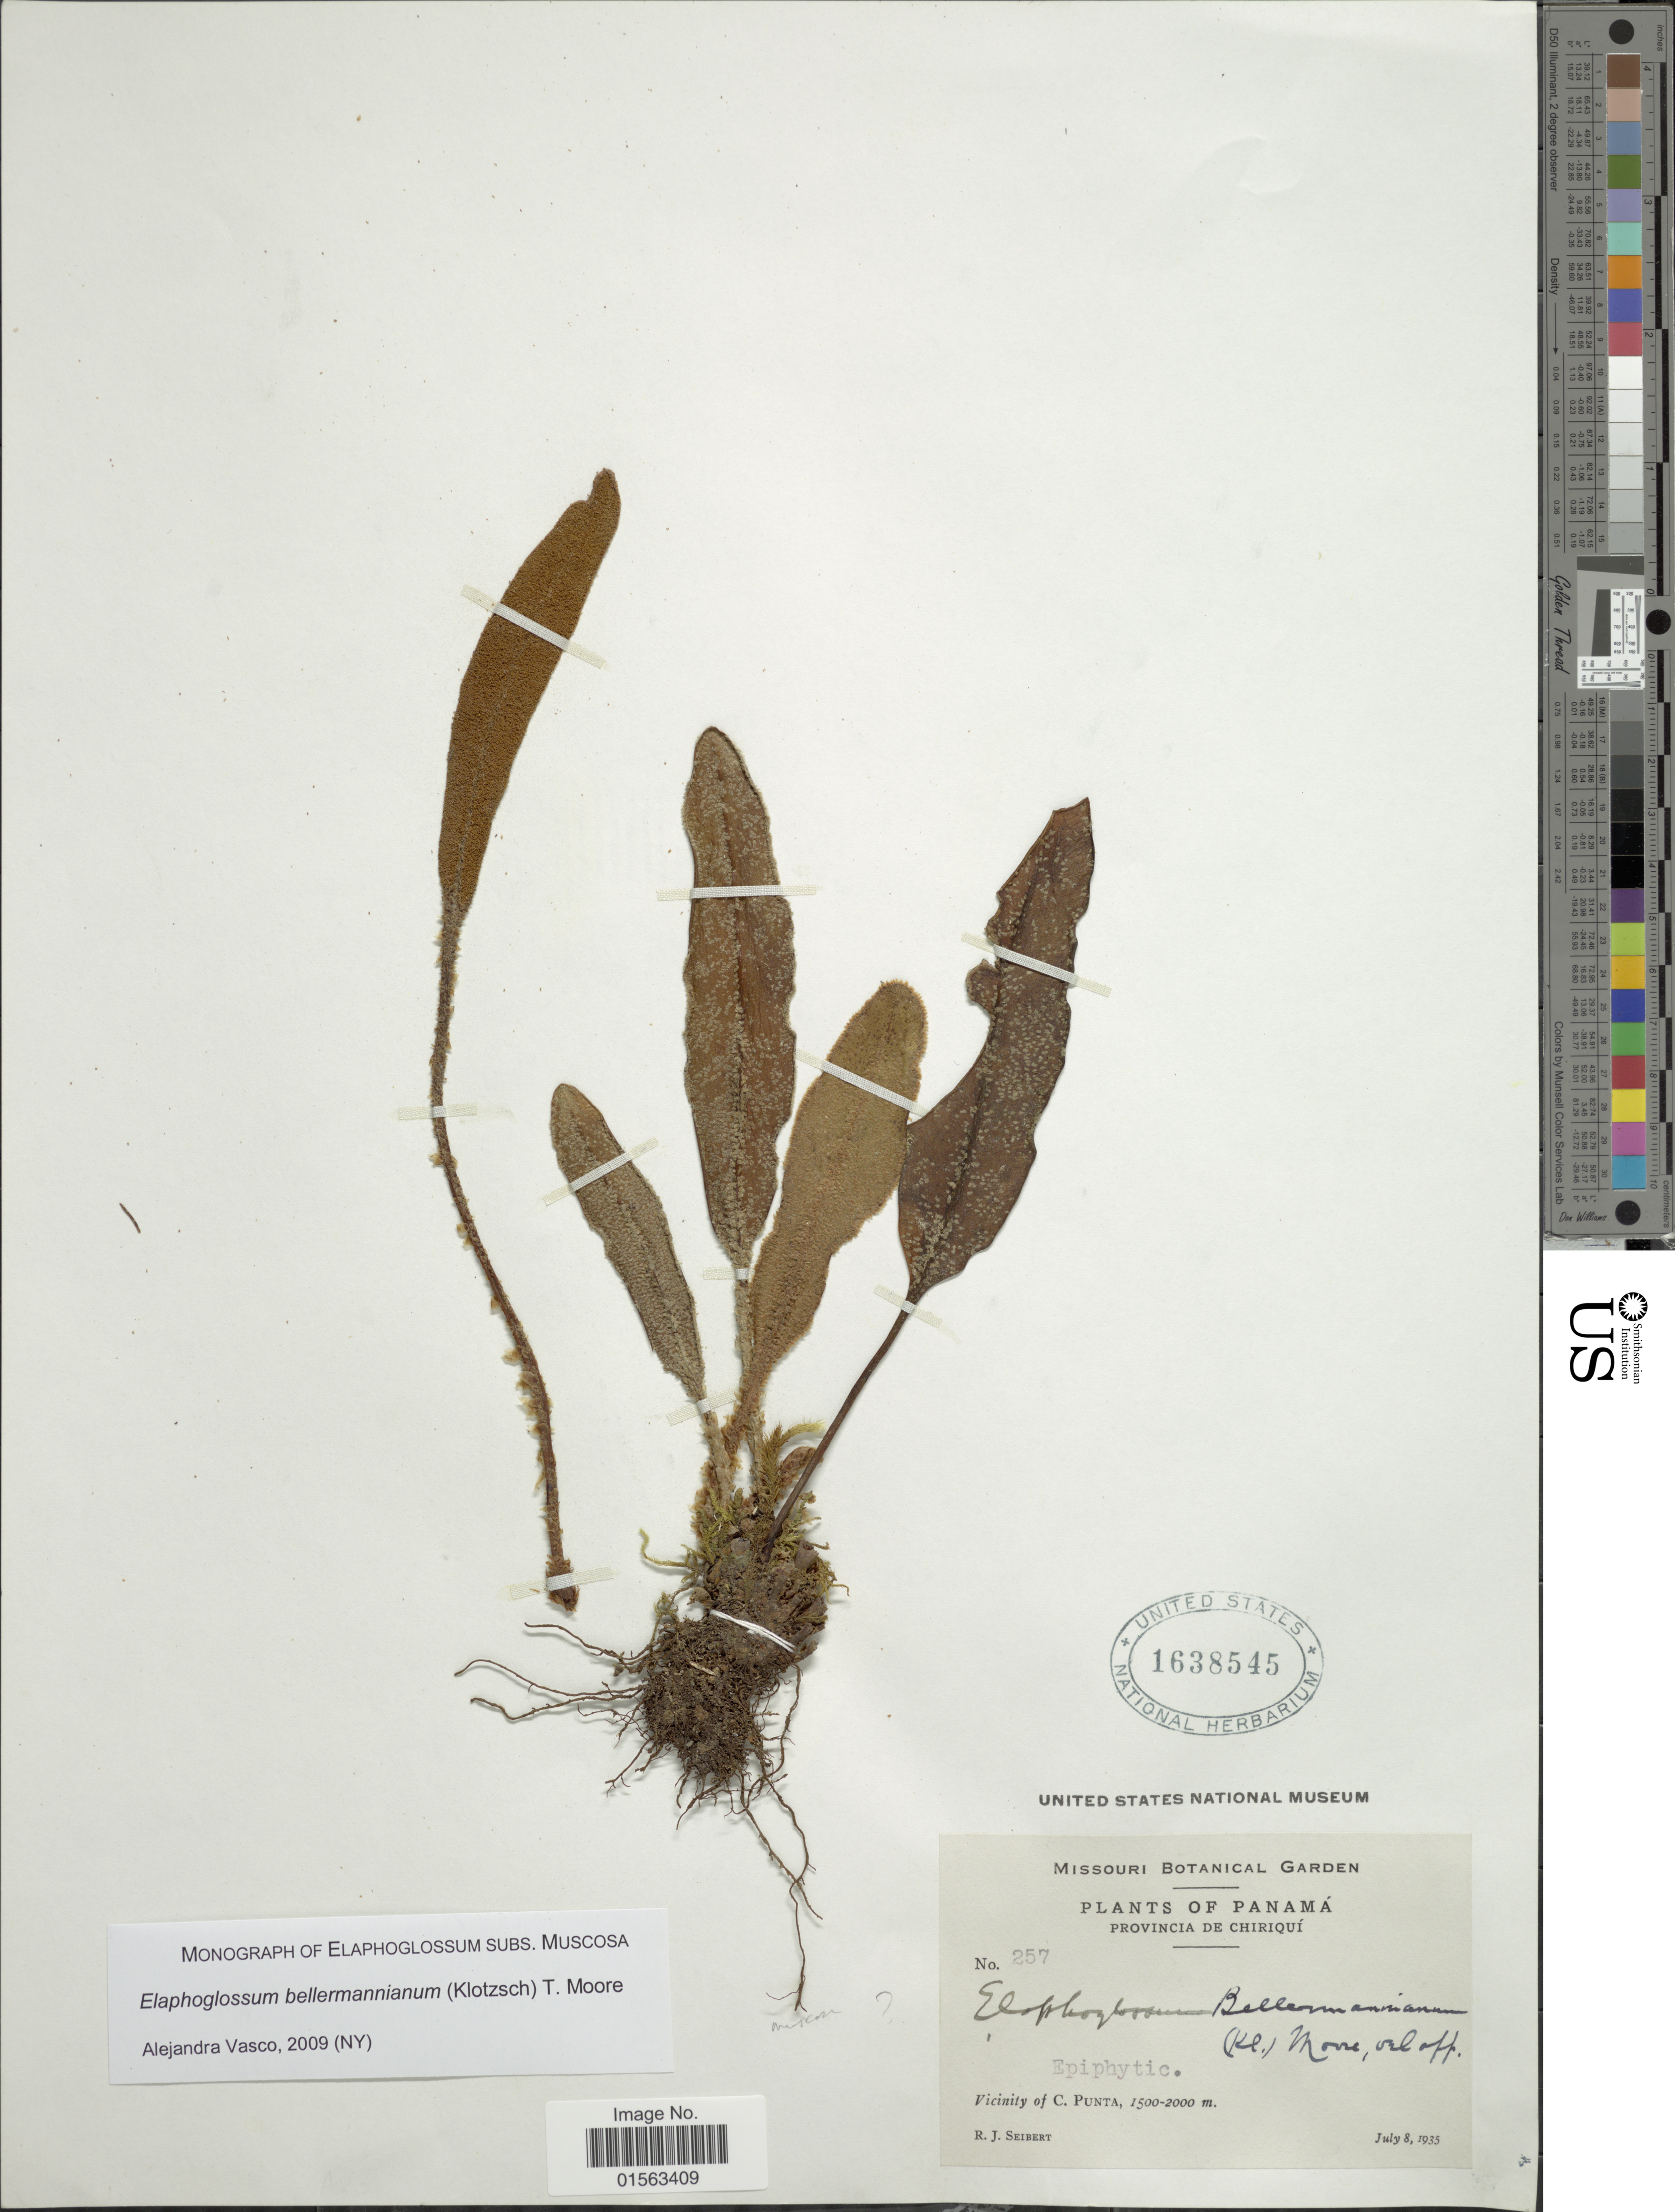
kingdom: Plantae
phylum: Tracheophyta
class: Polypodiopsida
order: Polypodiales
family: Dryopteridaceae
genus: Elaphoglossum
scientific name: Elaphoglossum bellermannianum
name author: (Klotzsch) T. Moore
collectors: R. J. Seibert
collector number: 257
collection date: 1935-07-08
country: Panama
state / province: Chiriqui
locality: Provincia de Chiriqui, Vicinity of C. Punta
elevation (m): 1500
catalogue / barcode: US 1638545